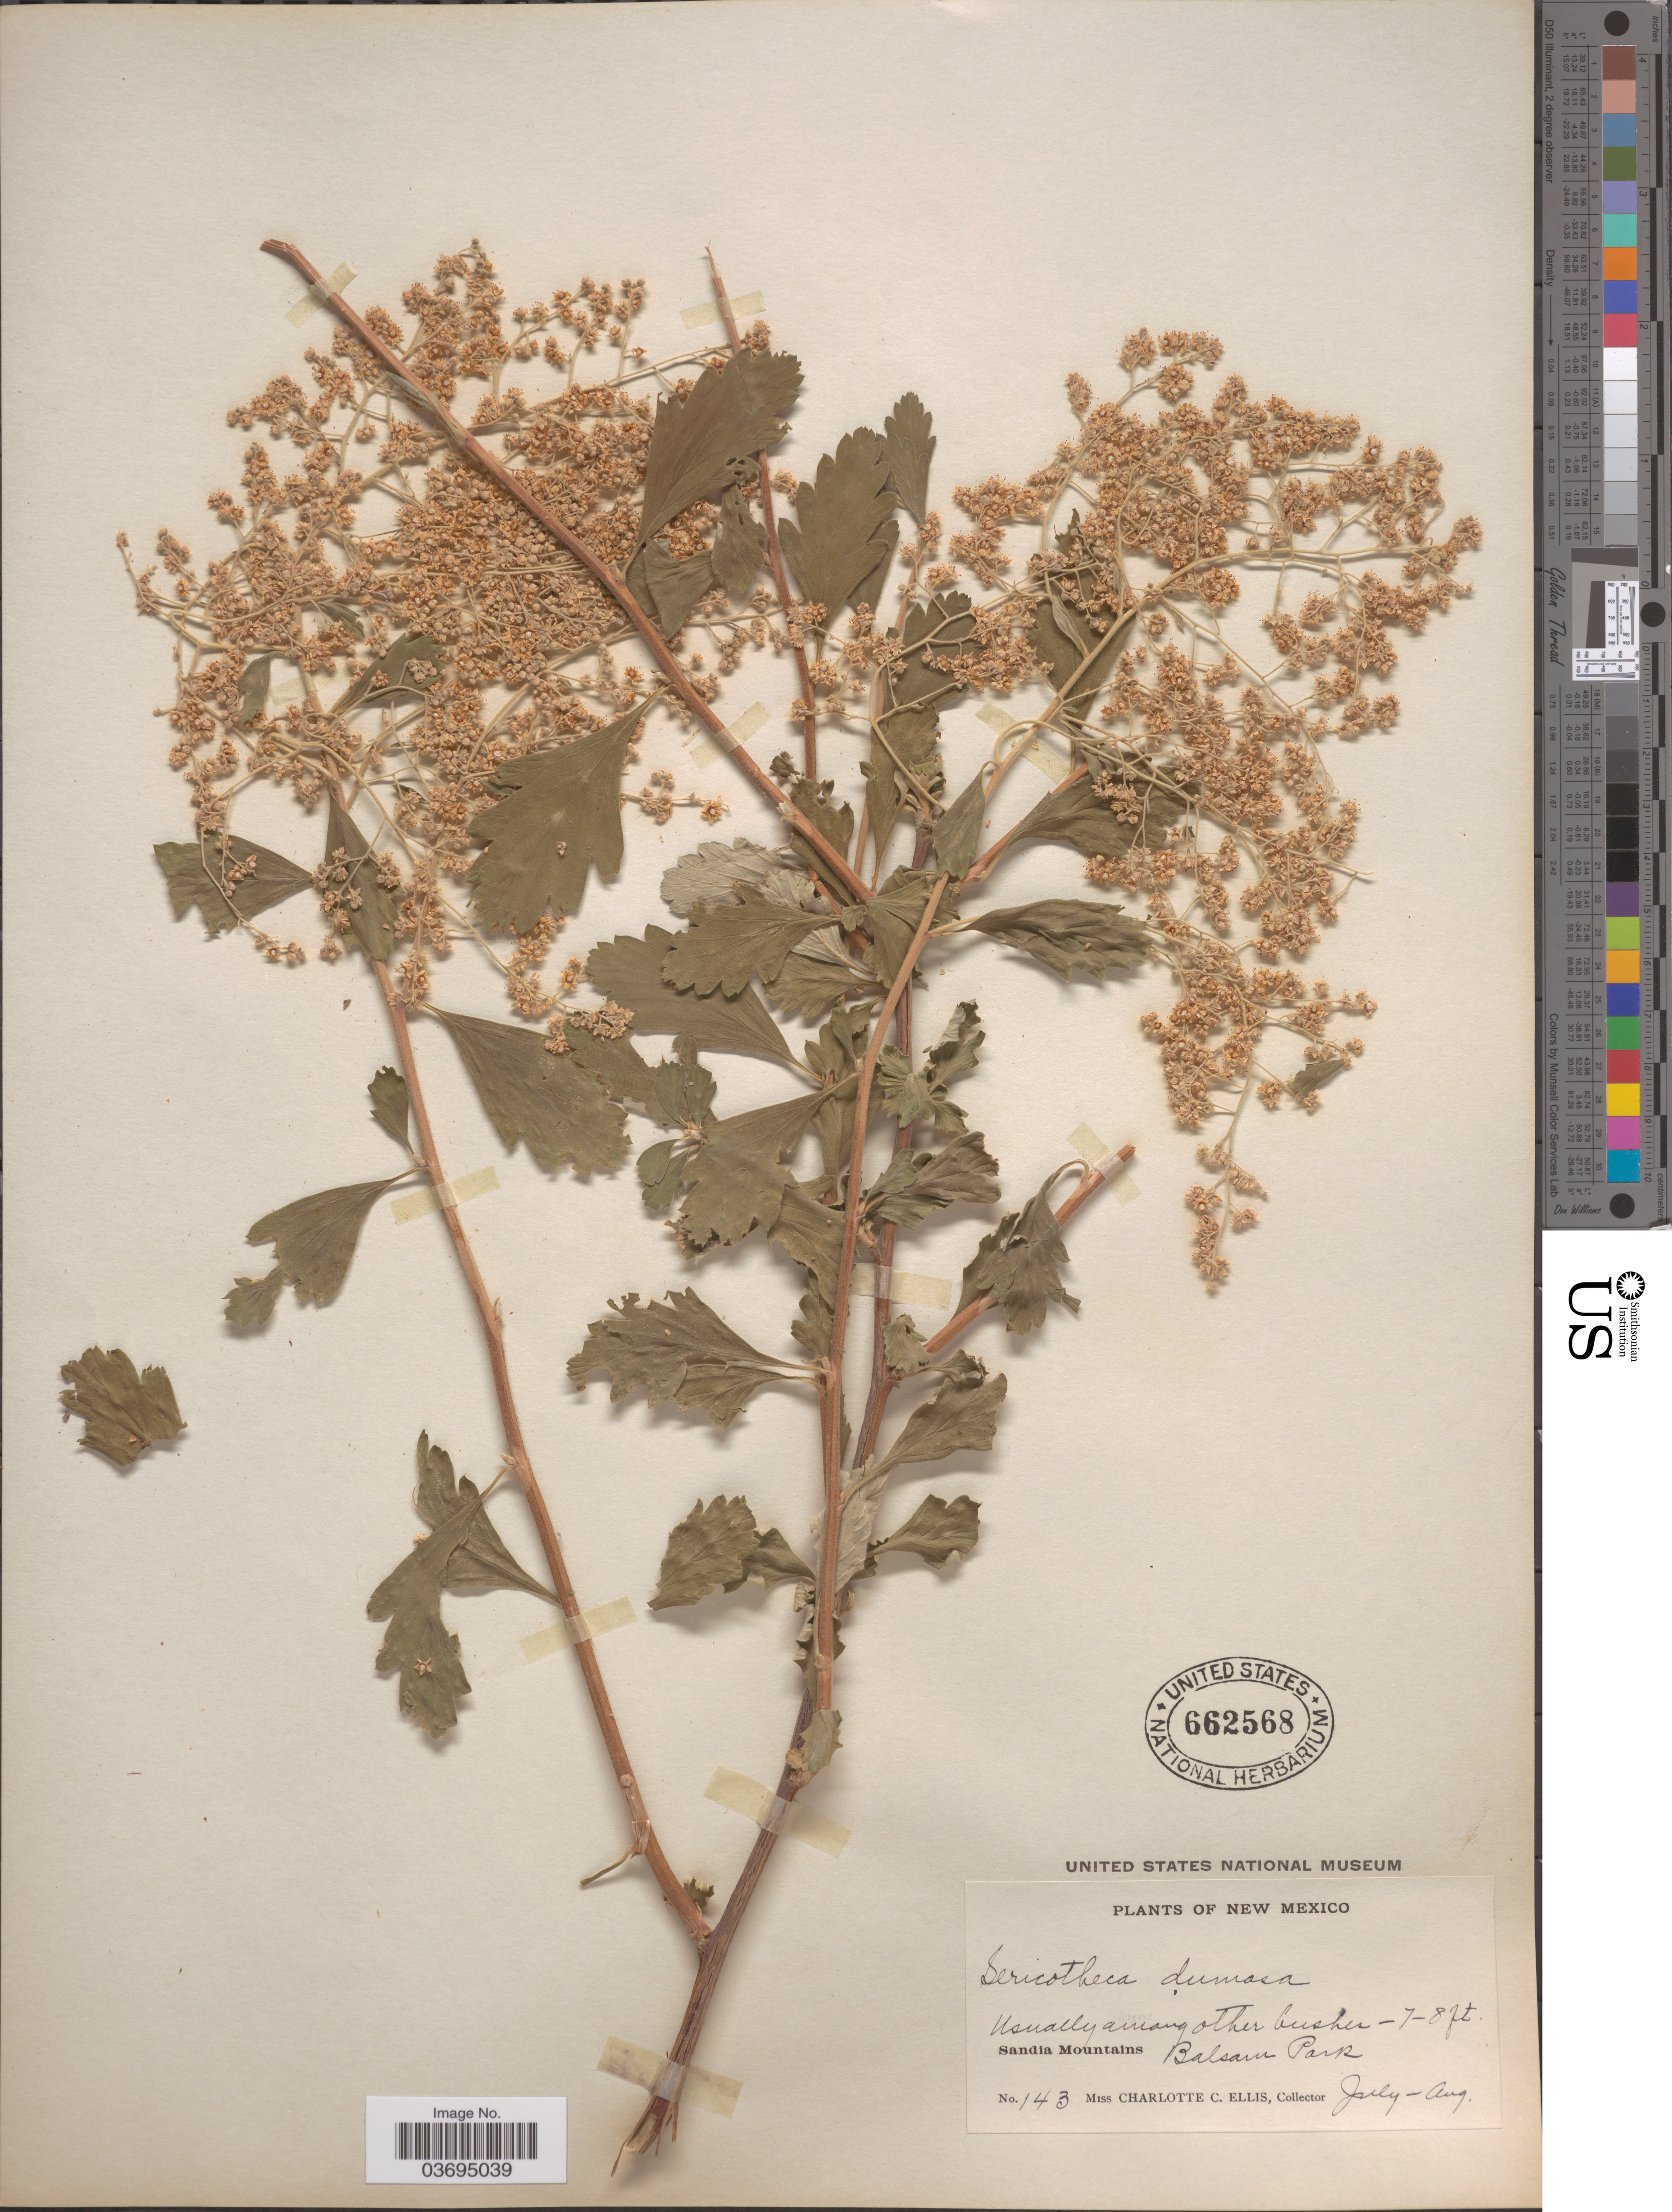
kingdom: Plantae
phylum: Tracheophyta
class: Magnoliopsida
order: Rosales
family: Rosaceae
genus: Holodiscus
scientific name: Holodiscus discolor var. dumosus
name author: Maxim. ex J.M. Coult.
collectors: C. C. Ellis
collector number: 143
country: United States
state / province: New Mexico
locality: Sandia Mountains Balsam Park.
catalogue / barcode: US 662568